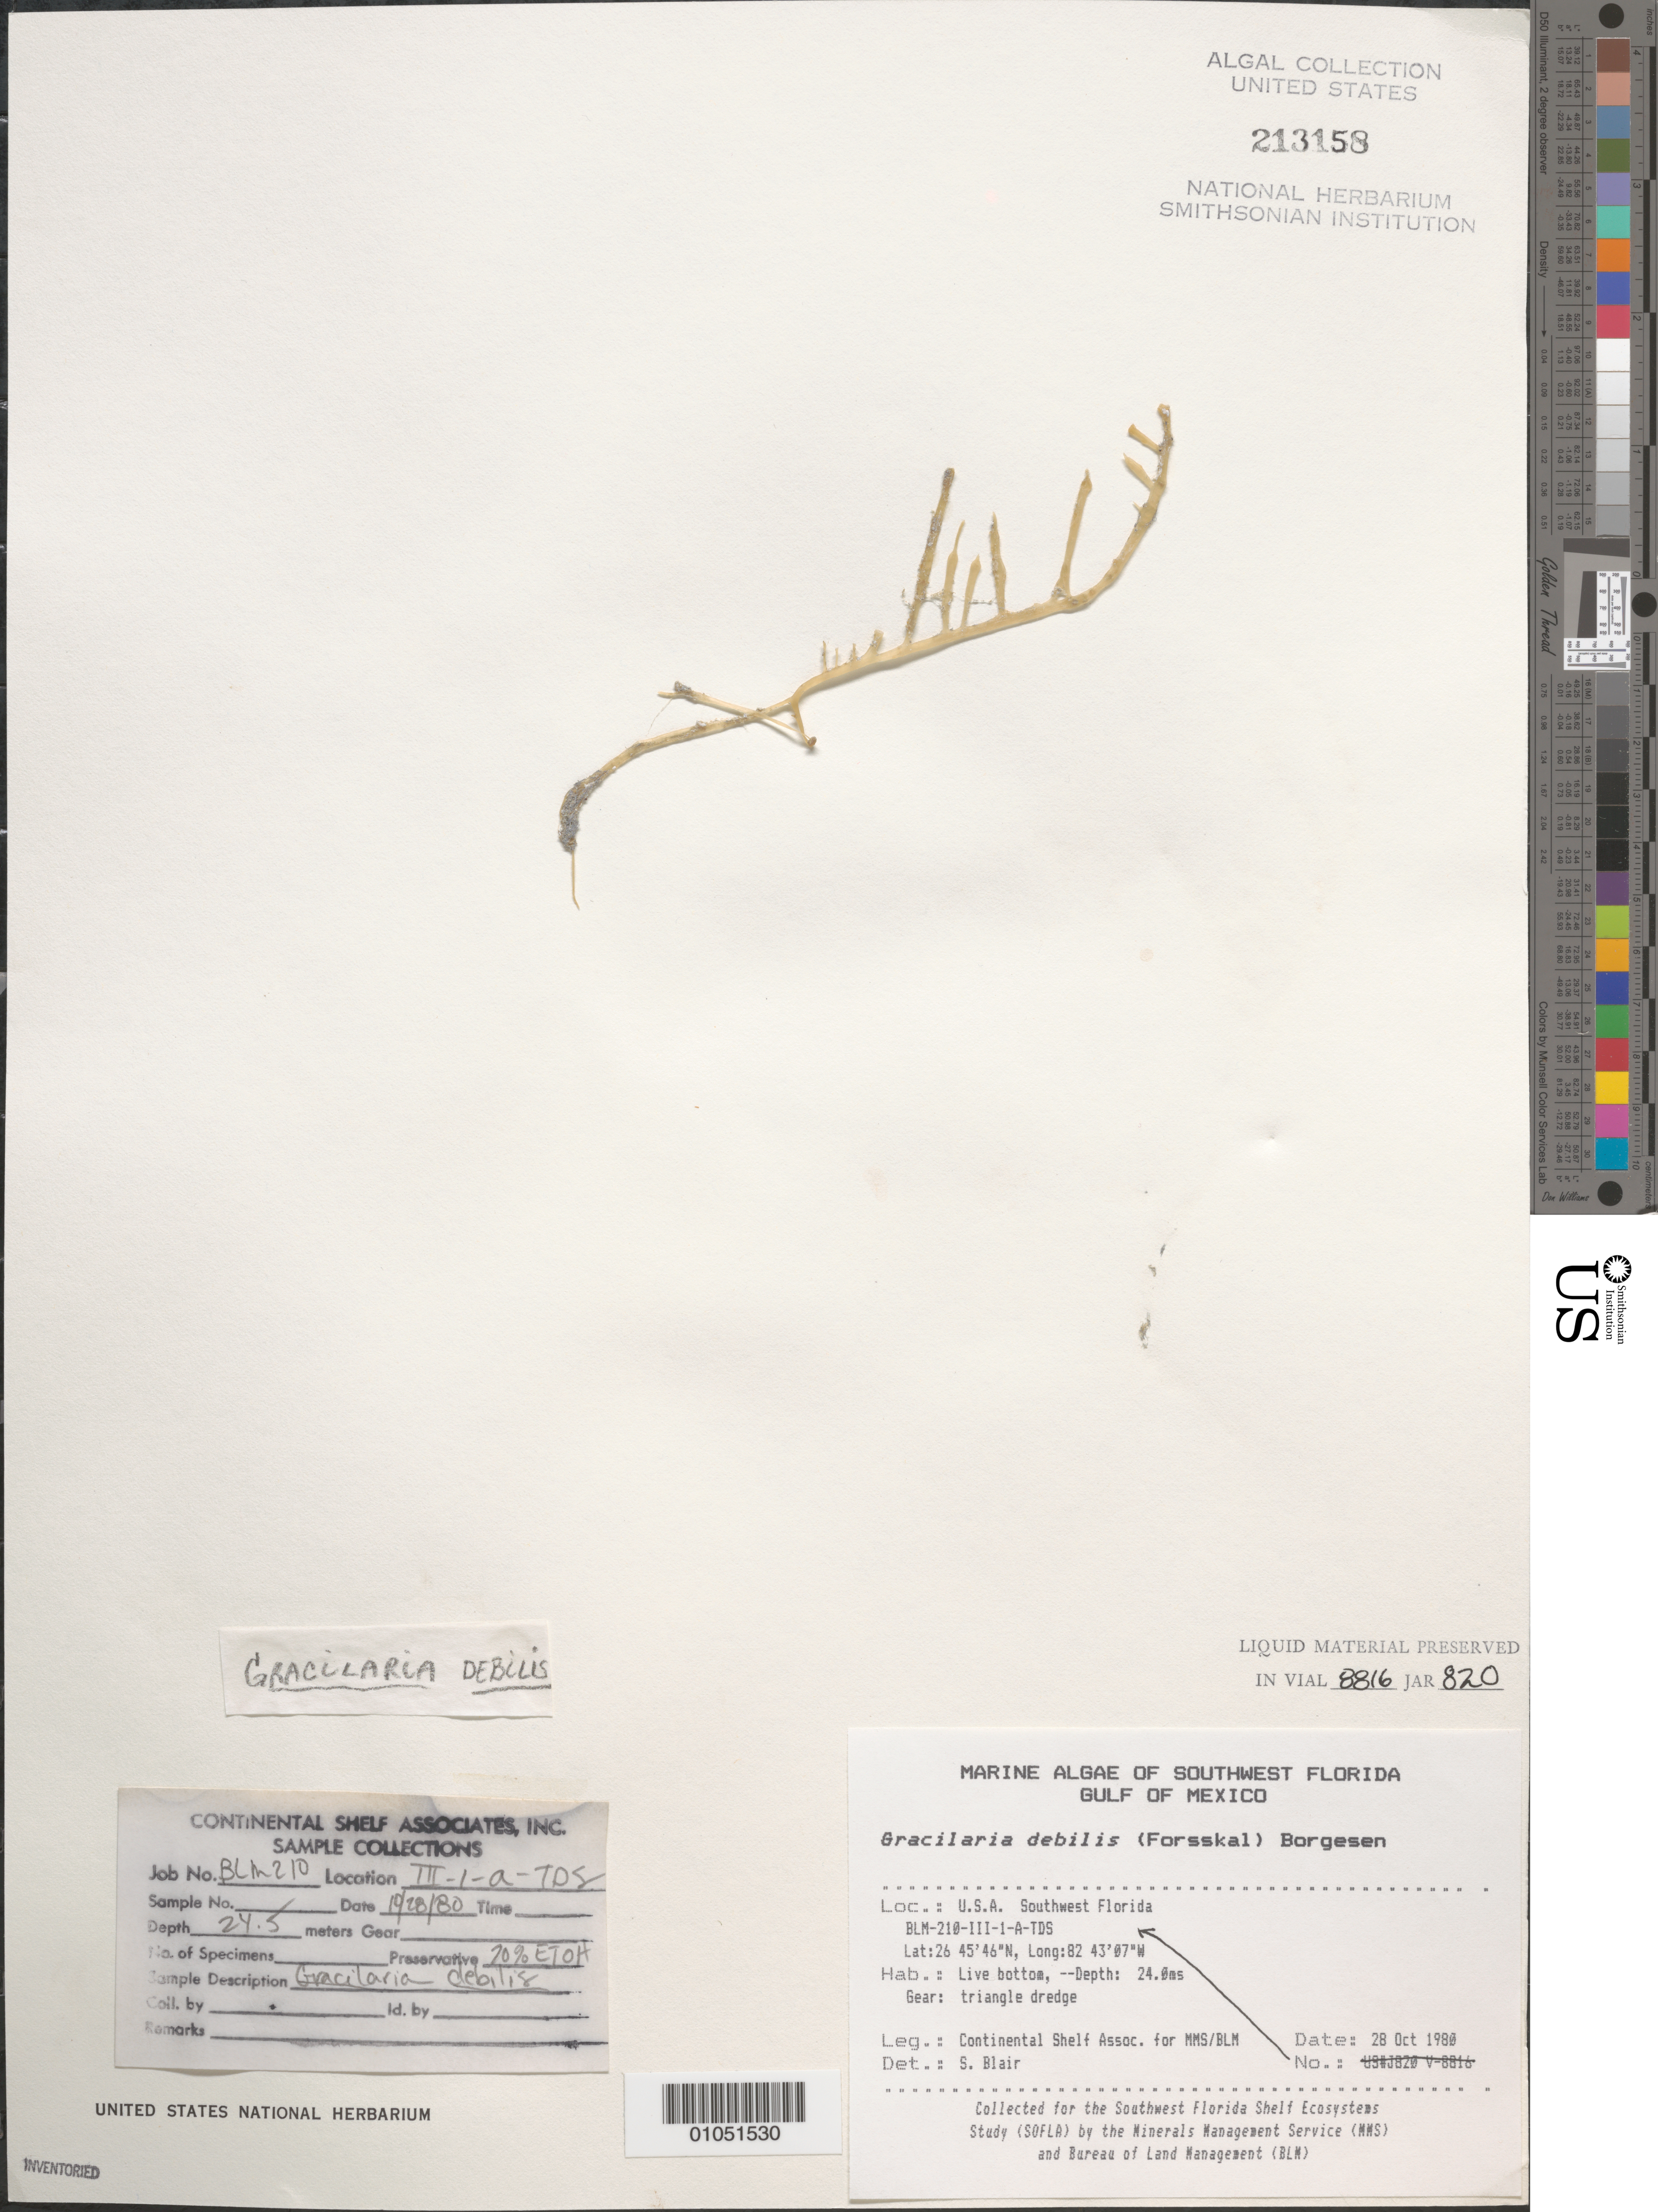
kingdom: Plantae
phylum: Rhodophyta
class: Florideophyceae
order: Gracilariales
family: Gracilariaceae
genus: Gracilaria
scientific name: Gracilaria debilis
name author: (Forssk.) Børgesen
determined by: Blair, S. M.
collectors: Continental Shelf Associates for the MMS/BLM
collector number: BLM-210-III-1-A-TDS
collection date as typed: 28 Oct 1980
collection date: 1980-10-28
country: United States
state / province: Florida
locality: Gulf of Mexico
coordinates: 26 45'46"N, 82 43'07"W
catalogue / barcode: US 213158